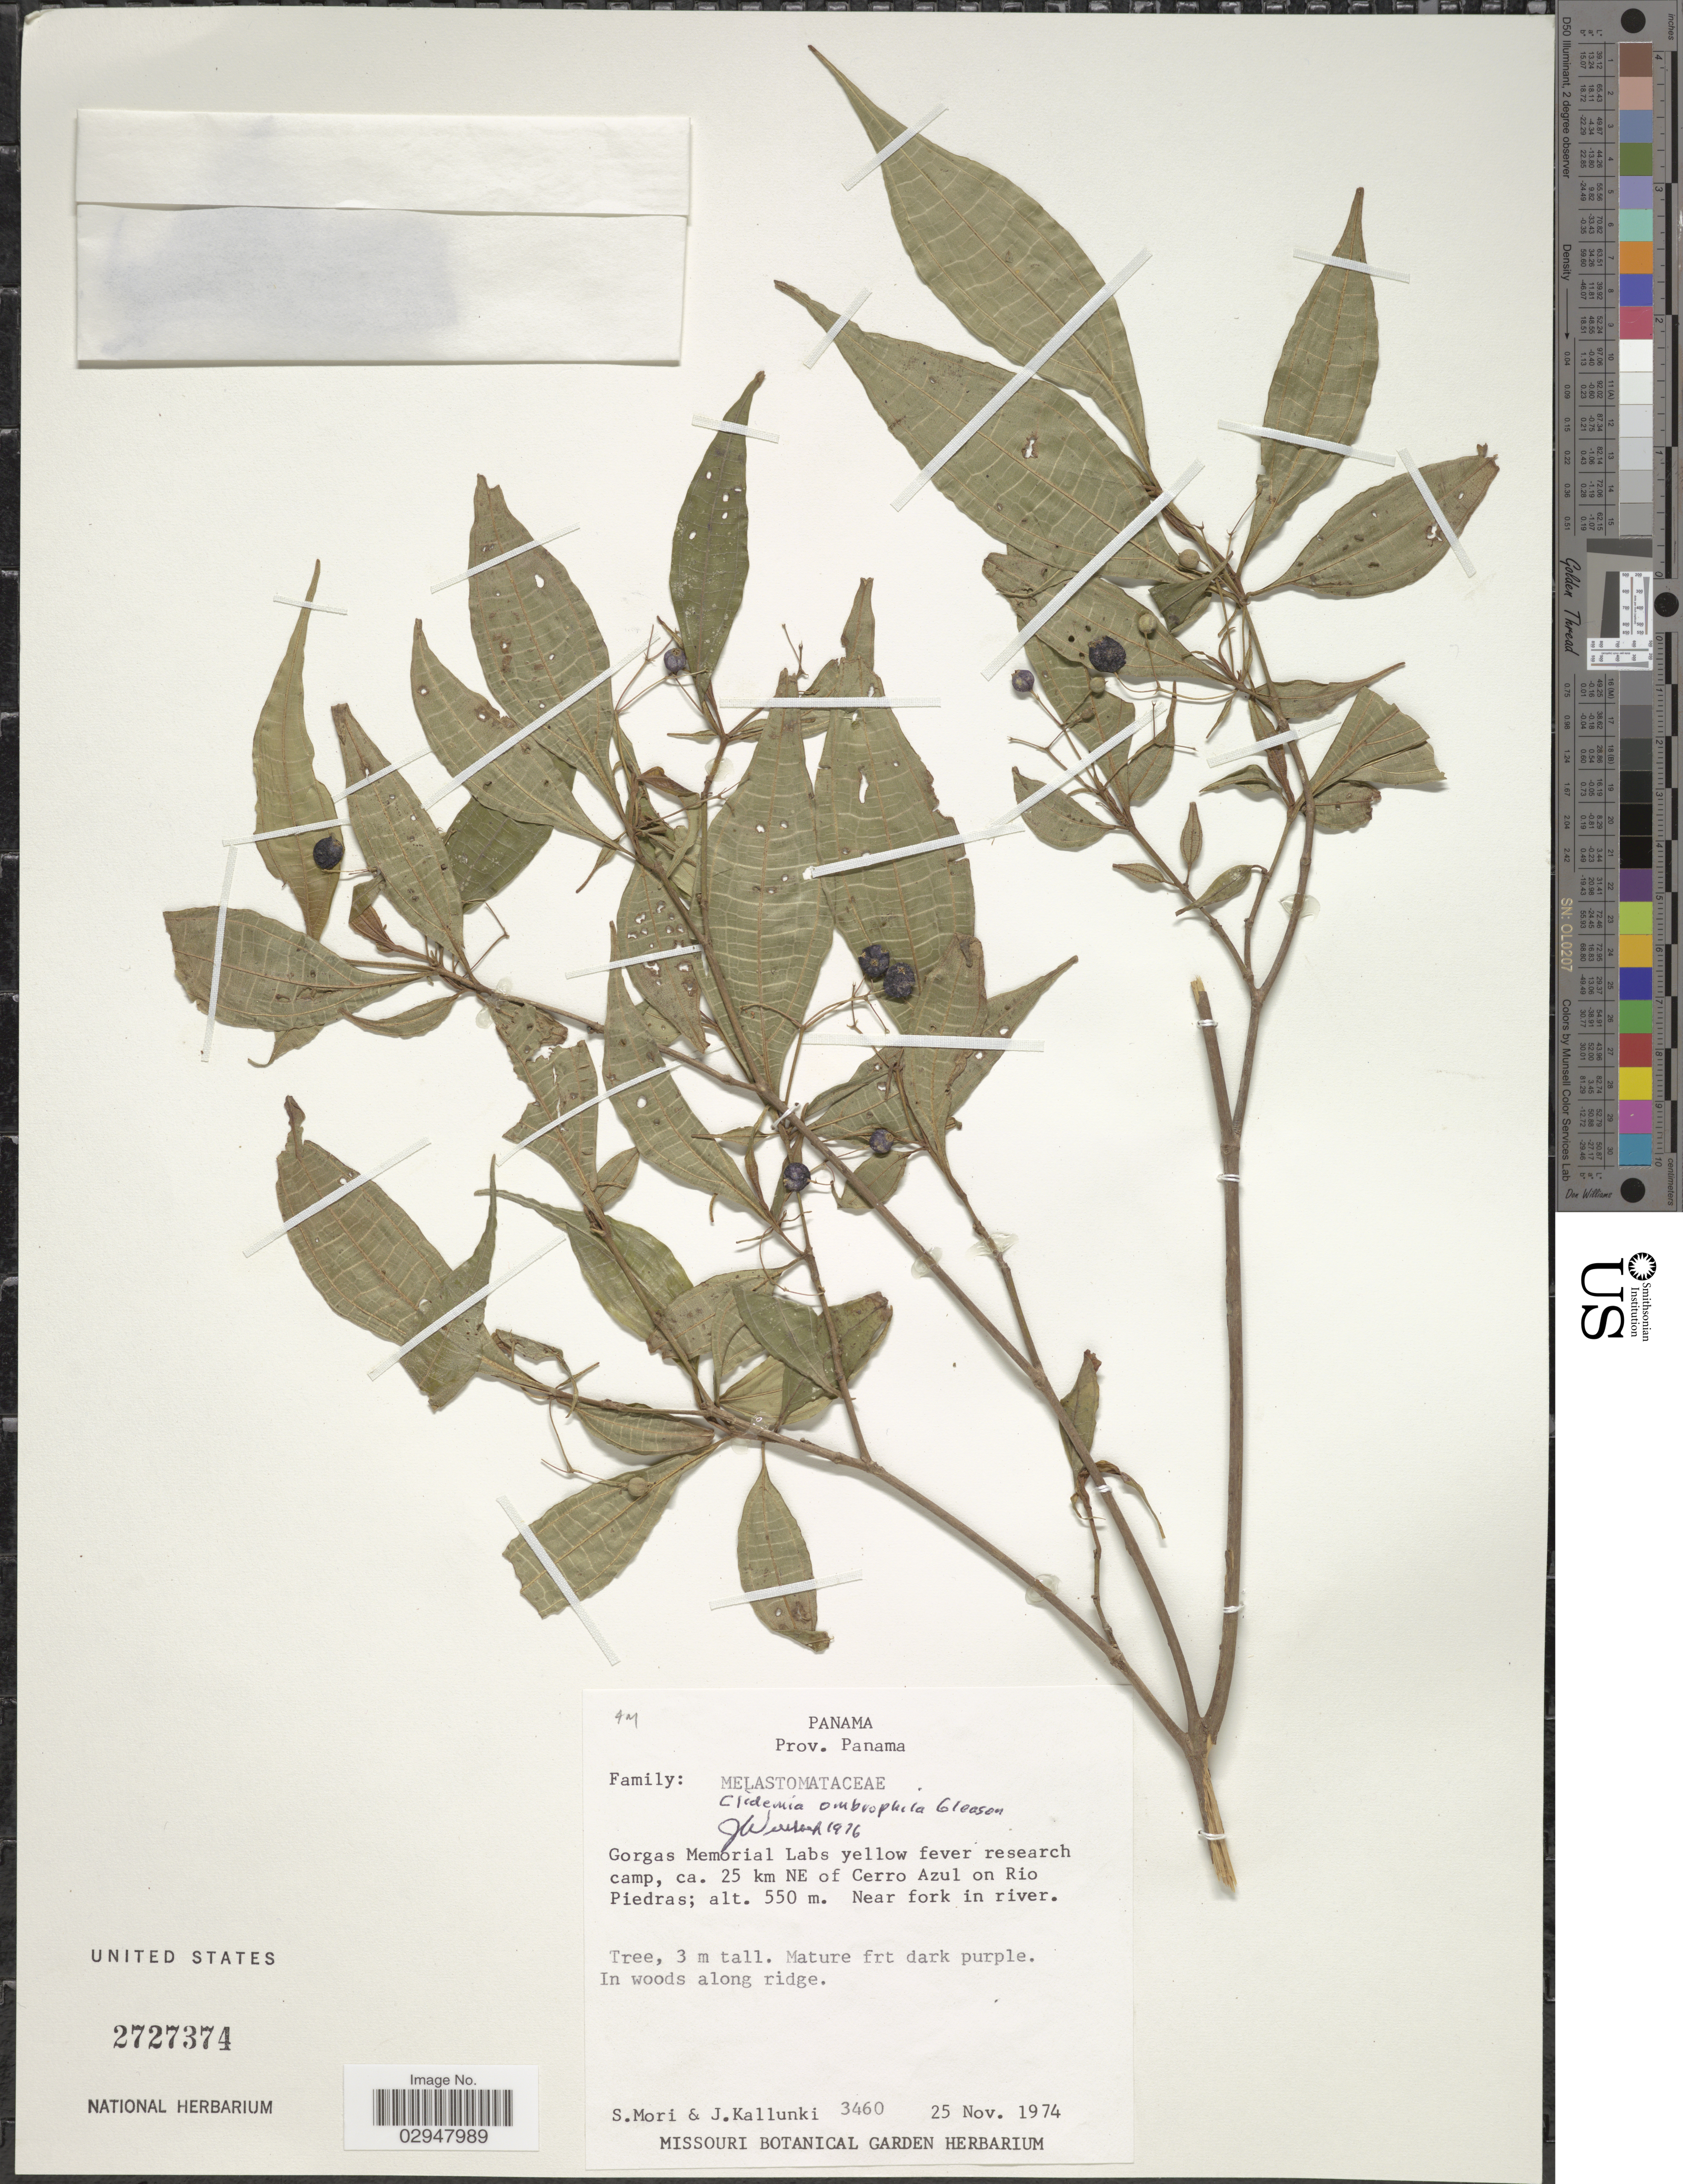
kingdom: Plantae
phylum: Tracheophyta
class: Magnoliopsida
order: Myrtales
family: Melastomataceae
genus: Clidemia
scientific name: Clidemia ombrophila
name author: Gleason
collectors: S. Mori & J. Kallunki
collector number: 3460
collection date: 1974-11-25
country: Panama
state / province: Panamá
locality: Gorgas Memorial Labs yellow fever research camp, ca. 25 km NE of Cerro Azul on Rio Piedras, near fork in river.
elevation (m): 550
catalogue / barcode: US 2727374